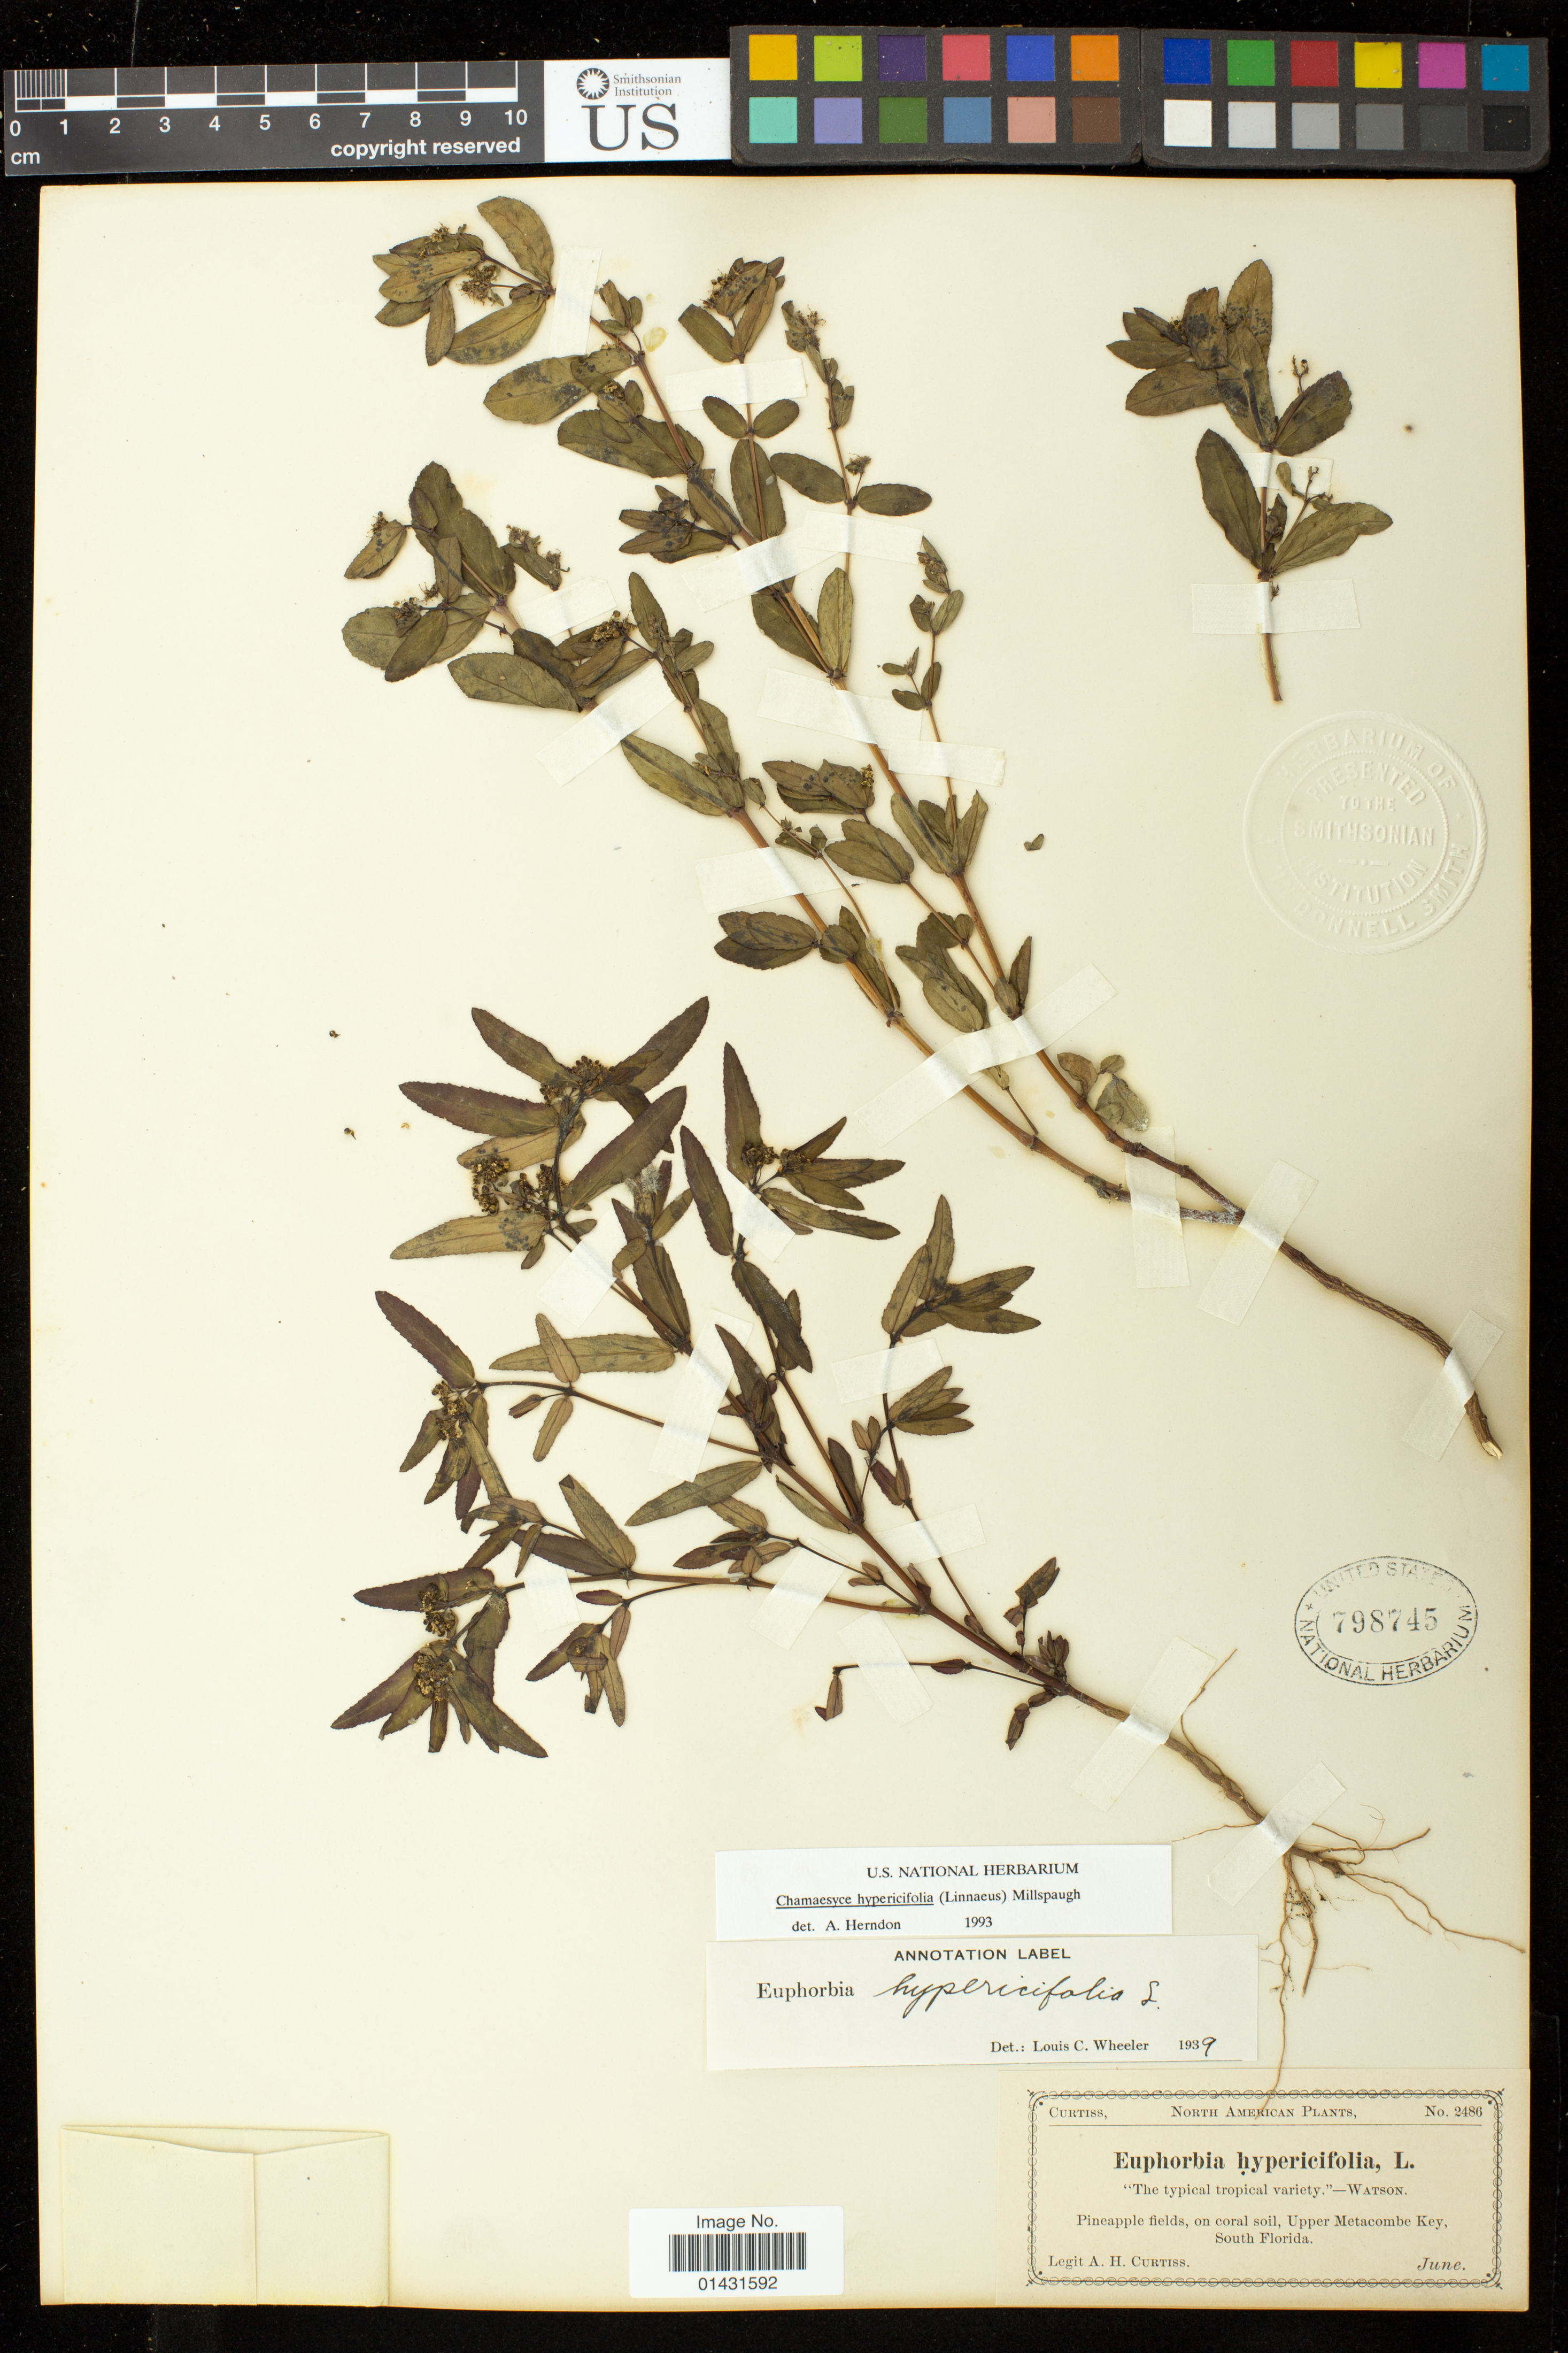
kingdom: Plantae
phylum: Tracheophyta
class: Magnoliopsida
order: Malpighiales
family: Euphorbiaceae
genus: Euphorbia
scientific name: Euphorbia hypericifolia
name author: L.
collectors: A. H. Curtiss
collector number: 2486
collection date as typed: June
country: United States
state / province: Florida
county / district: Monroe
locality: Upper Metacombe Key, South Florida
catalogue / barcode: US 798745